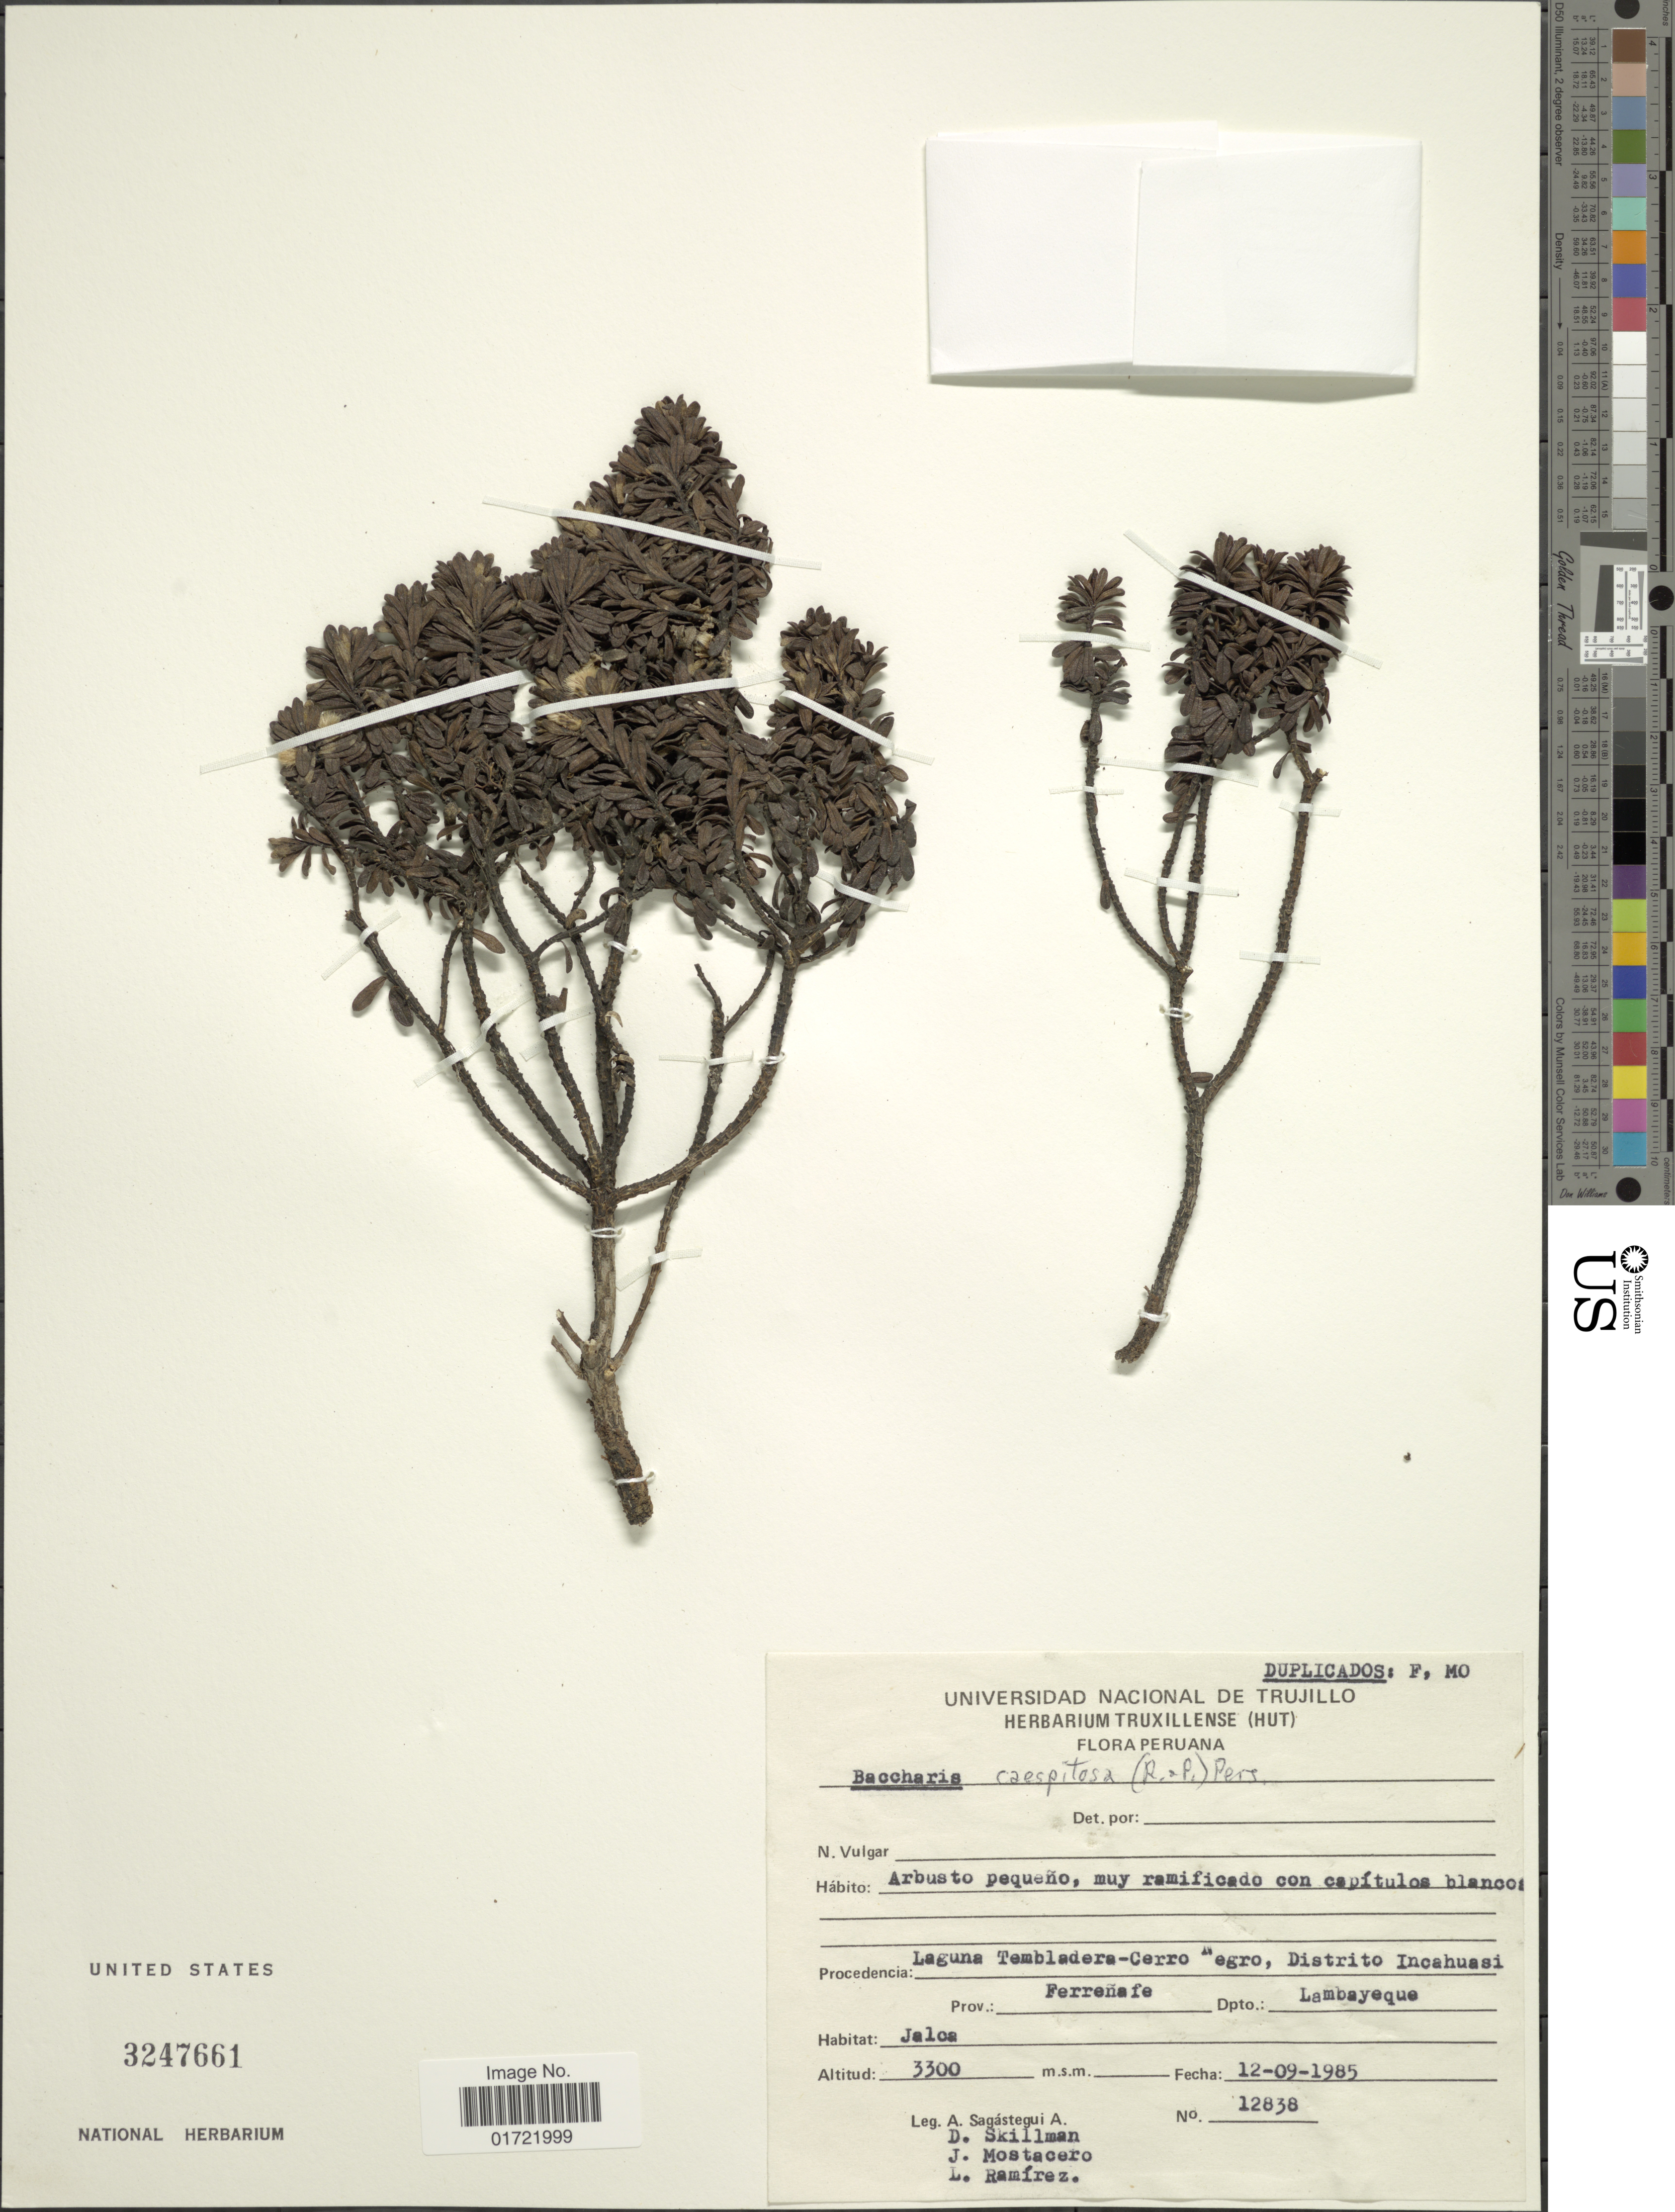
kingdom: Plantae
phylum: Tracheophyta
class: Magnoliopsida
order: Asterales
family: Asteraceae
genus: Baccharis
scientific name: Baccharis caespitosa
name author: (Ruiz & Pav.) Pers.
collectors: A. Sagástegui A., D. Skillman, J. Mostacero & L. Ramirez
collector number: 12838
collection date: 1985-09-12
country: Peru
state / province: Lambayeque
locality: Laguna Tembladera-Cerro Negro, Distrito Incahuasi. Prov. Ferrenafe.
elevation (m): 3300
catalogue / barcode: US 3247661